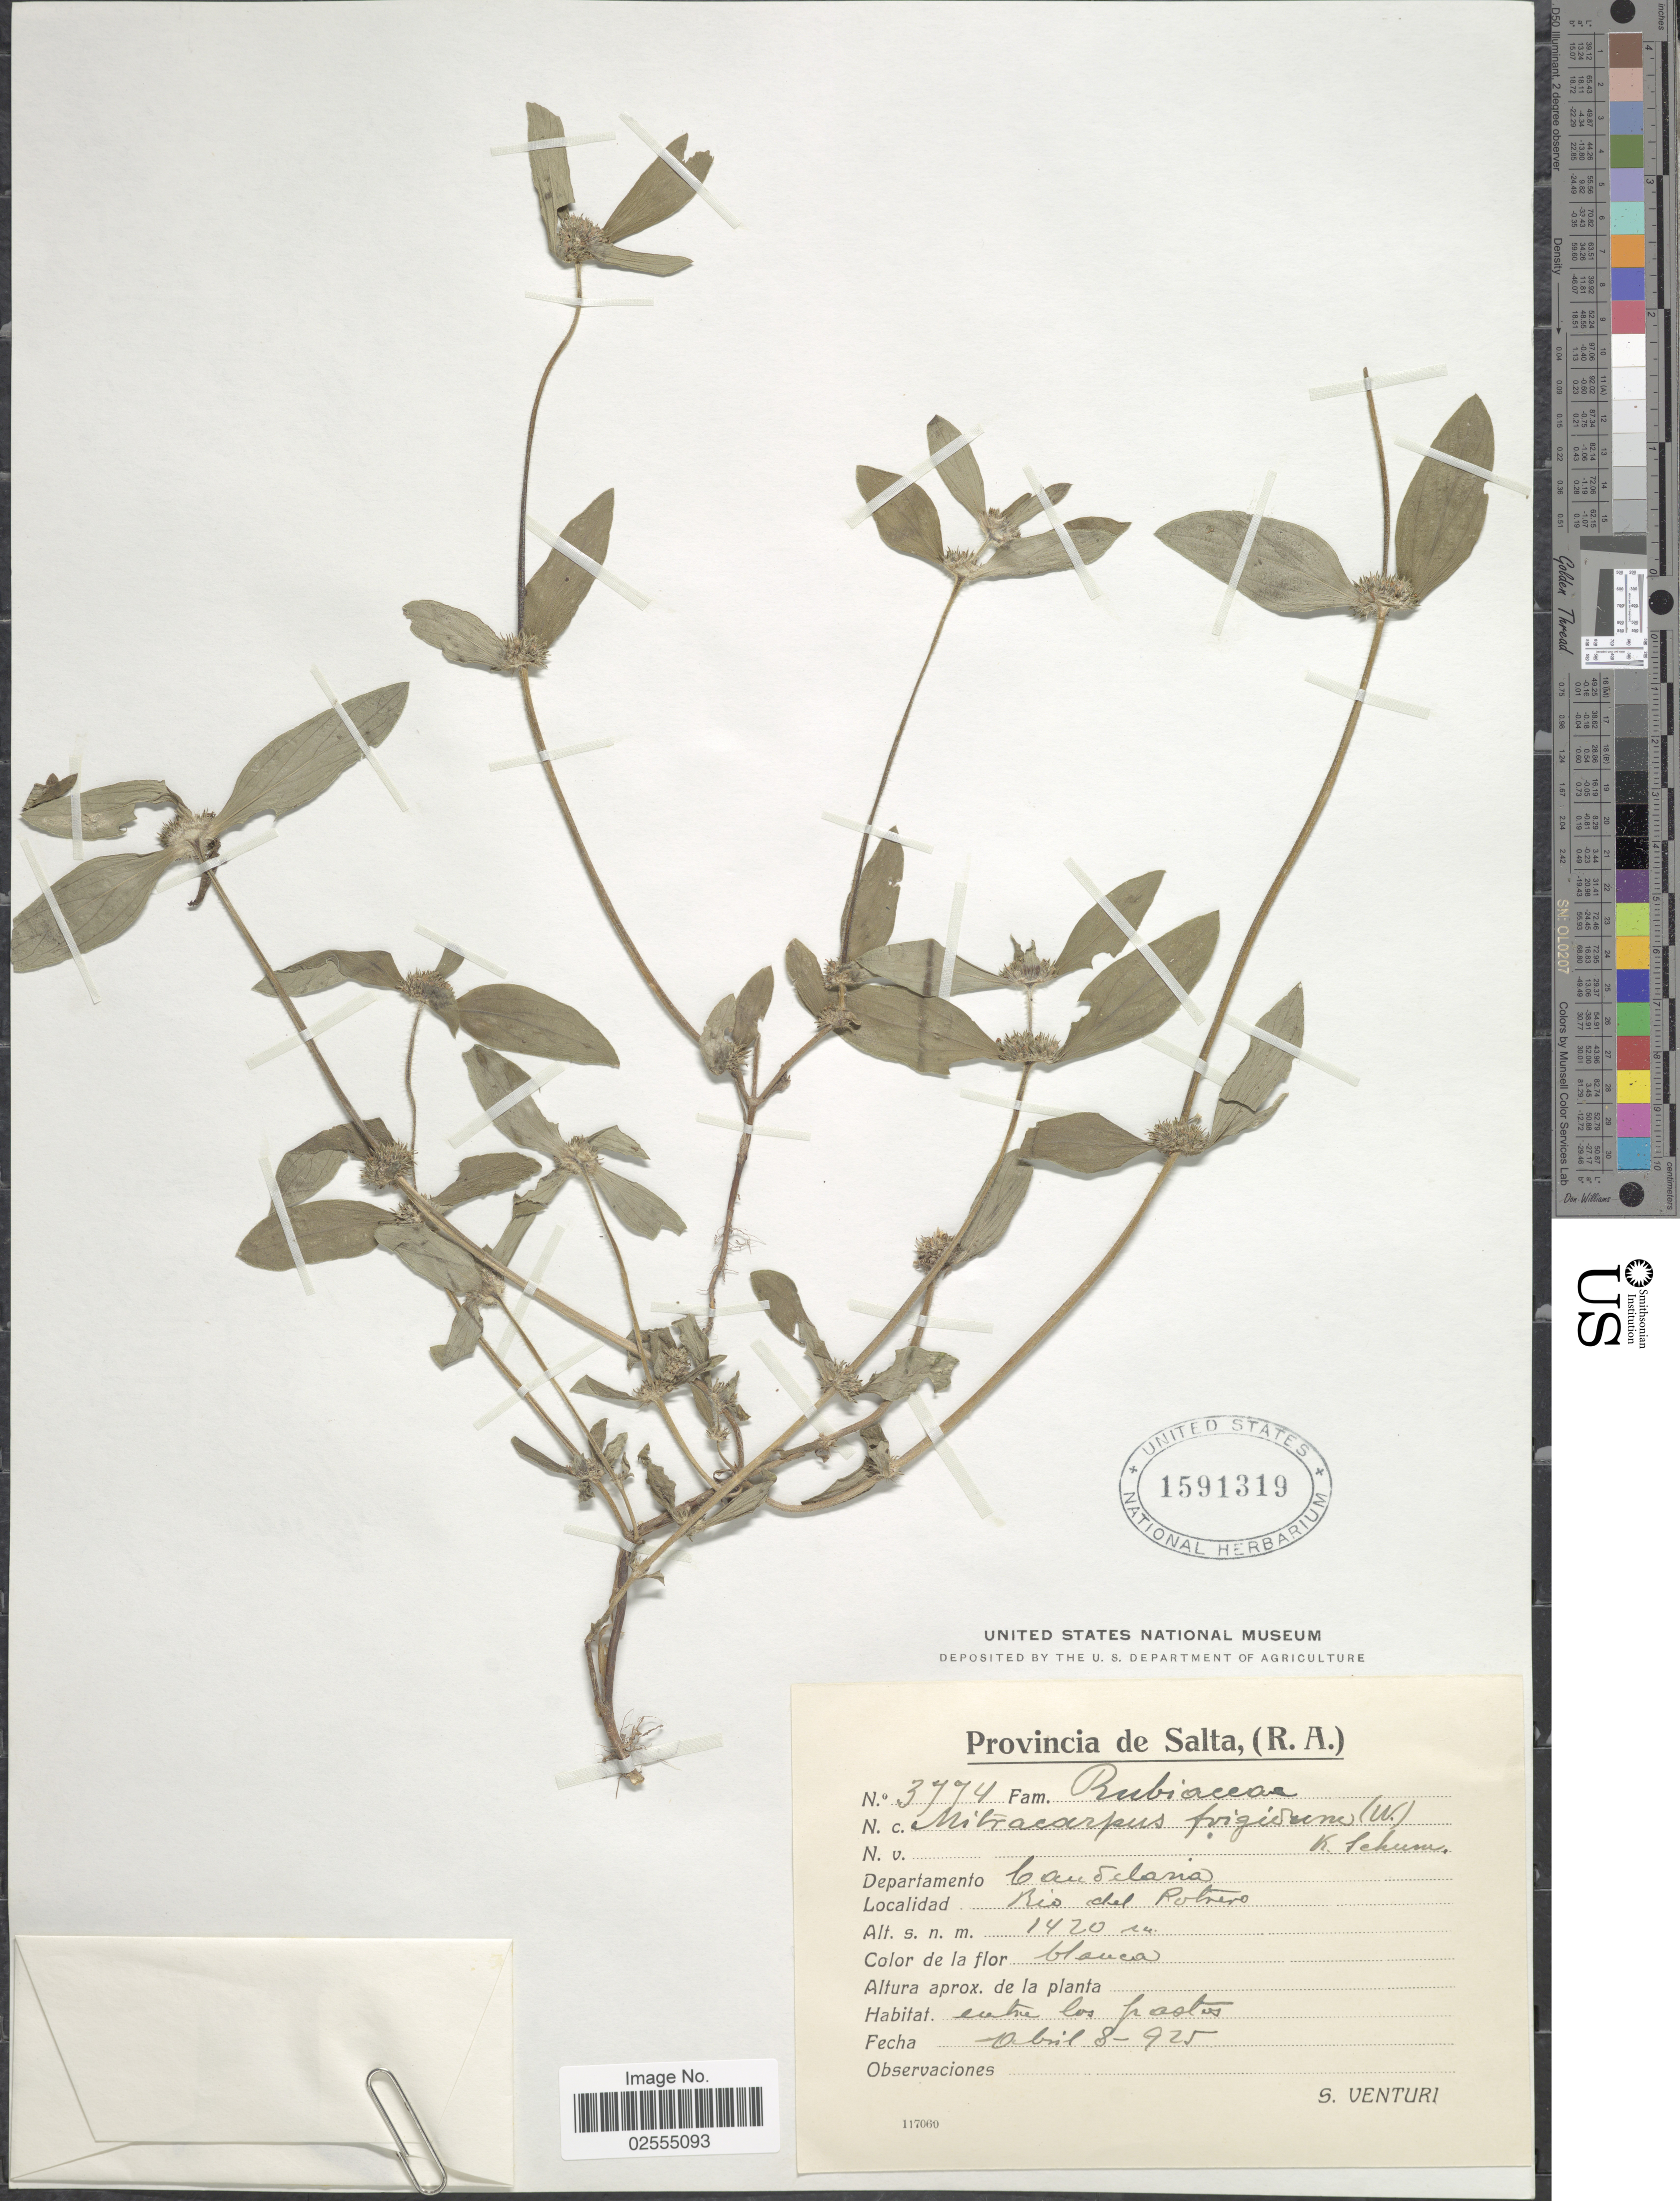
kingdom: Plantae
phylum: Tracheophyta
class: Magnoliopsida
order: Gentianales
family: Rubiaceae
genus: Mitracarpus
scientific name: Mitracarpus hirtus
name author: (L.) DC.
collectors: S. Venturi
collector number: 3774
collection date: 1925-04-08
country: Argentina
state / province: Salta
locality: Provincia de Salta (R.A.) Departamento Candelaria, Rio del Rotrero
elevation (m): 1420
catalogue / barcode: US 1591319